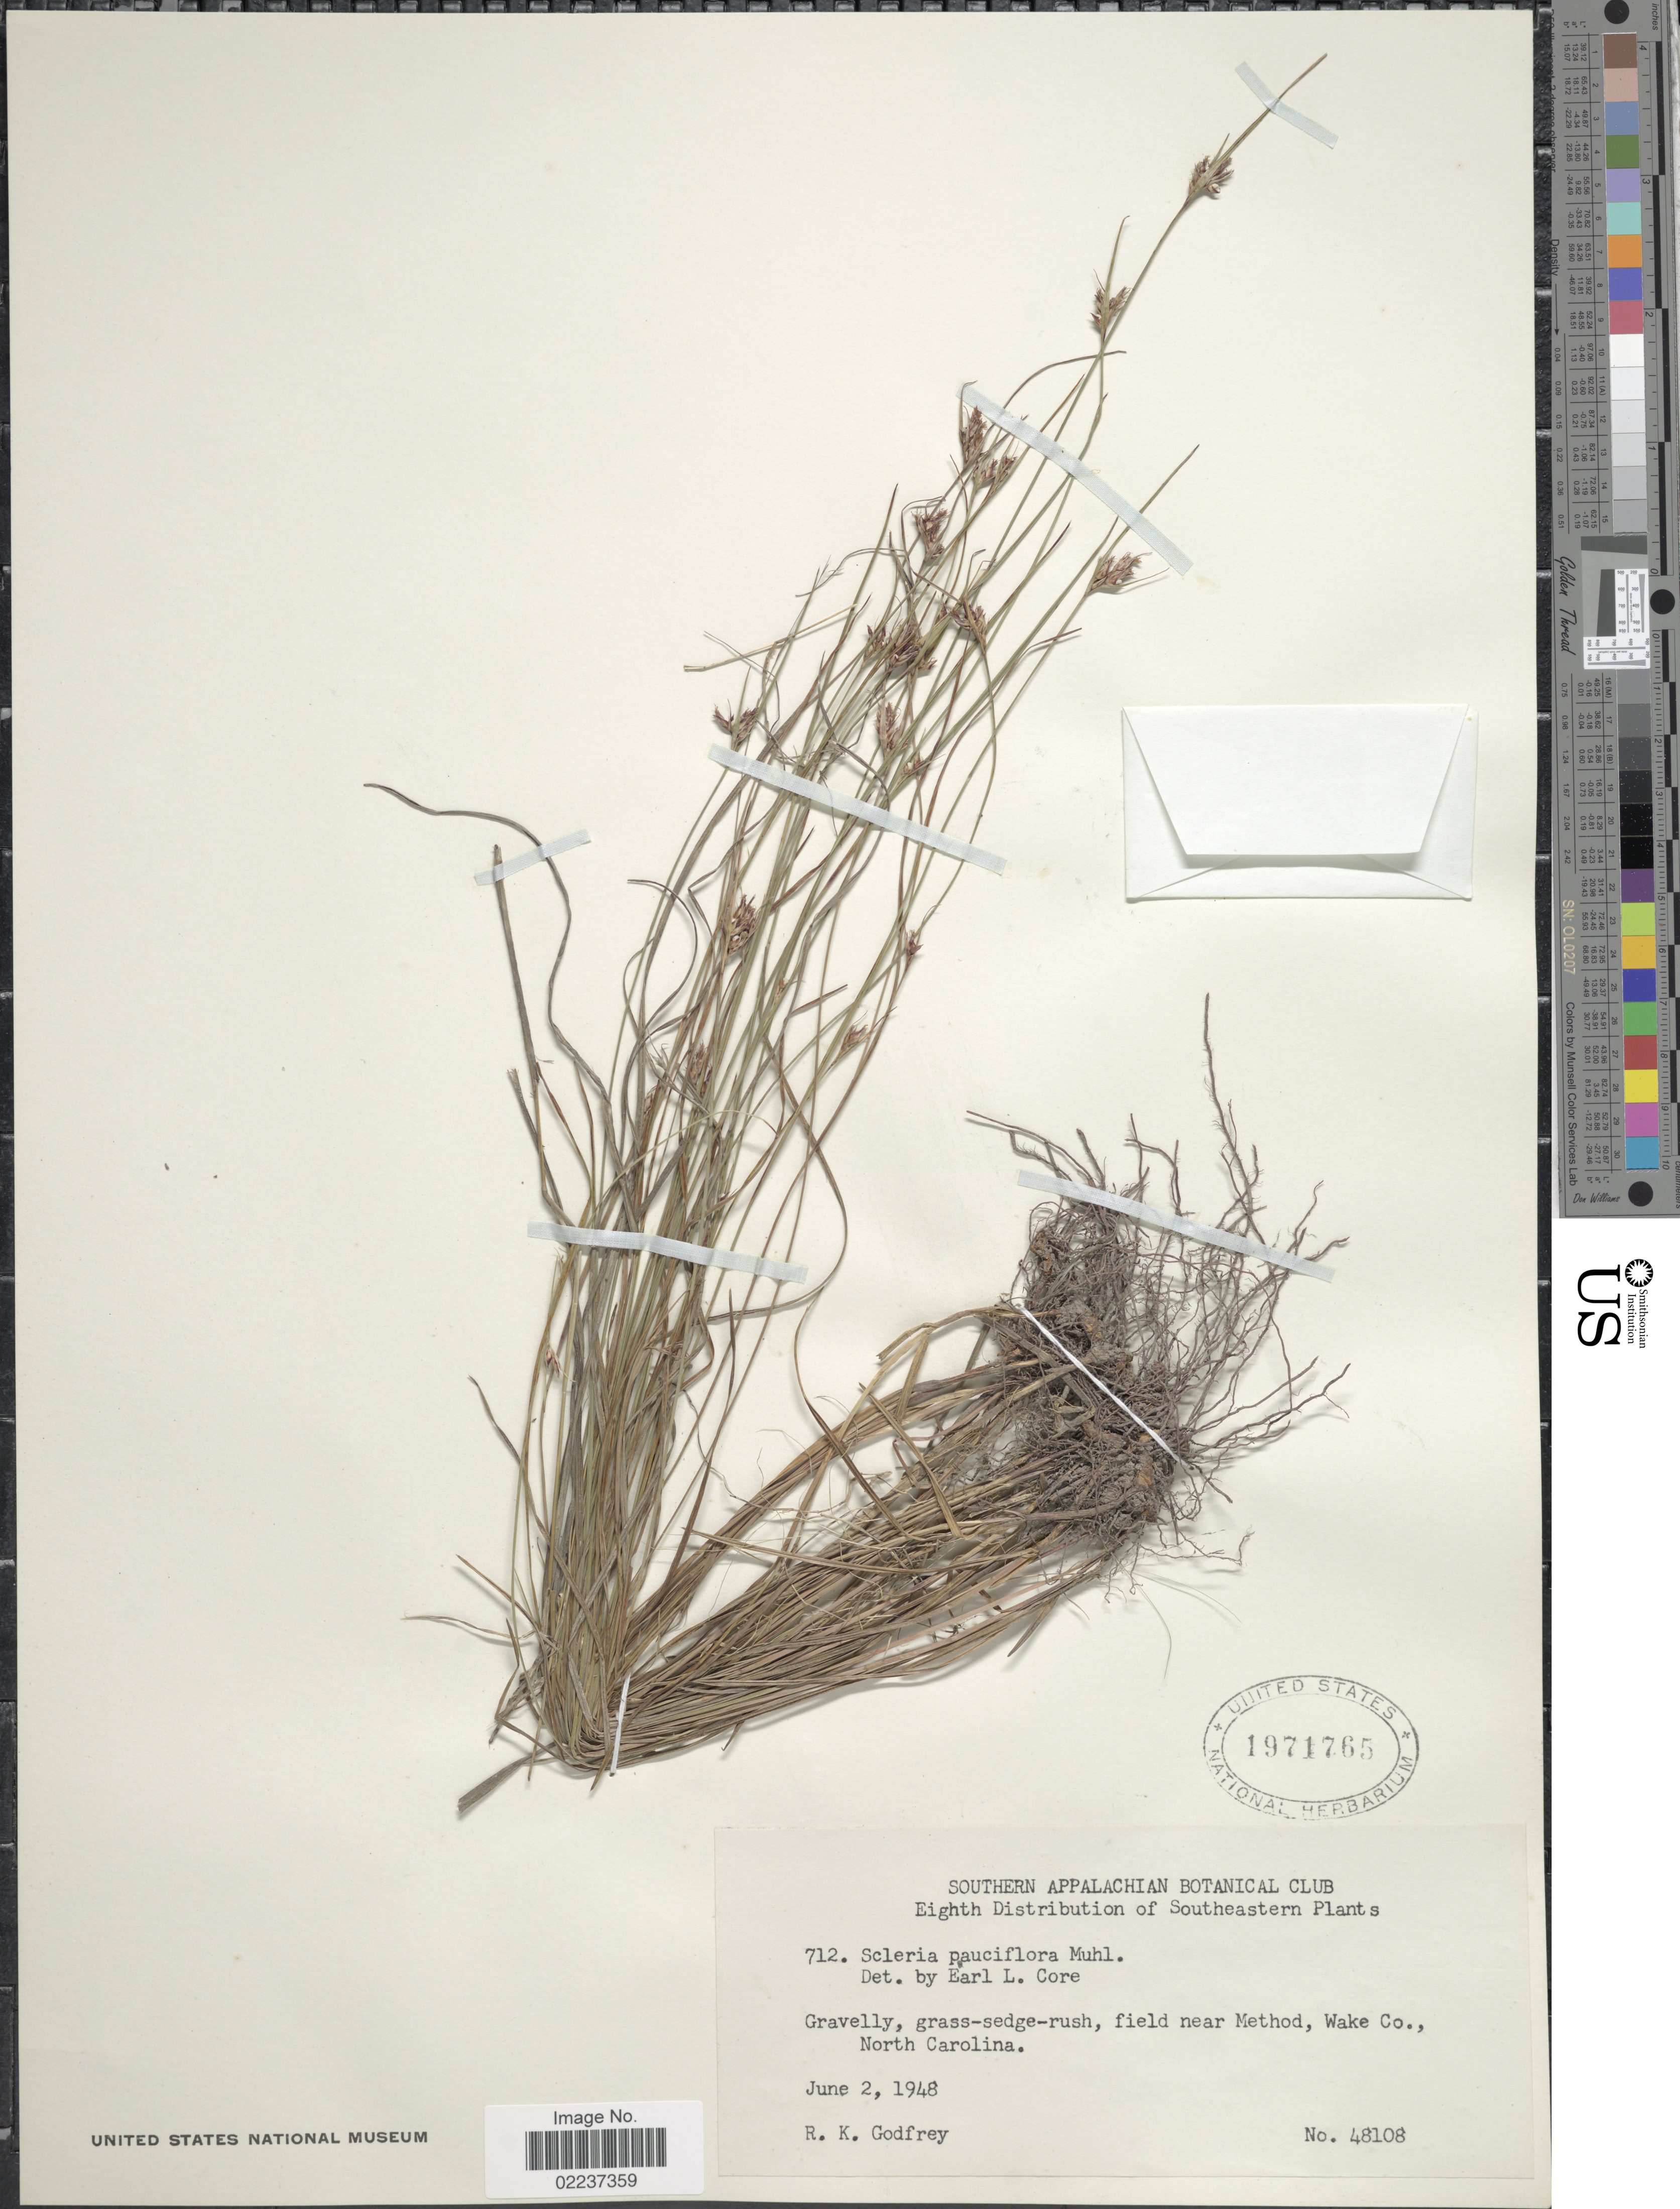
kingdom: Plantae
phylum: Tracheophyta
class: Liliopsida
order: Poales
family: Cyperaceae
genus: Scleria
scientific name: Scleria pauciflora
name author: Muhl. ex Willd.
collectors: R. K. Godfrey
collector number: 48108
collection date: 1948-06-02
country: United States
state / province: North Carolina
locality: Southeastern, field near Method, Wake Co., Sotuheastern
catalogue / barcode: US 1971765